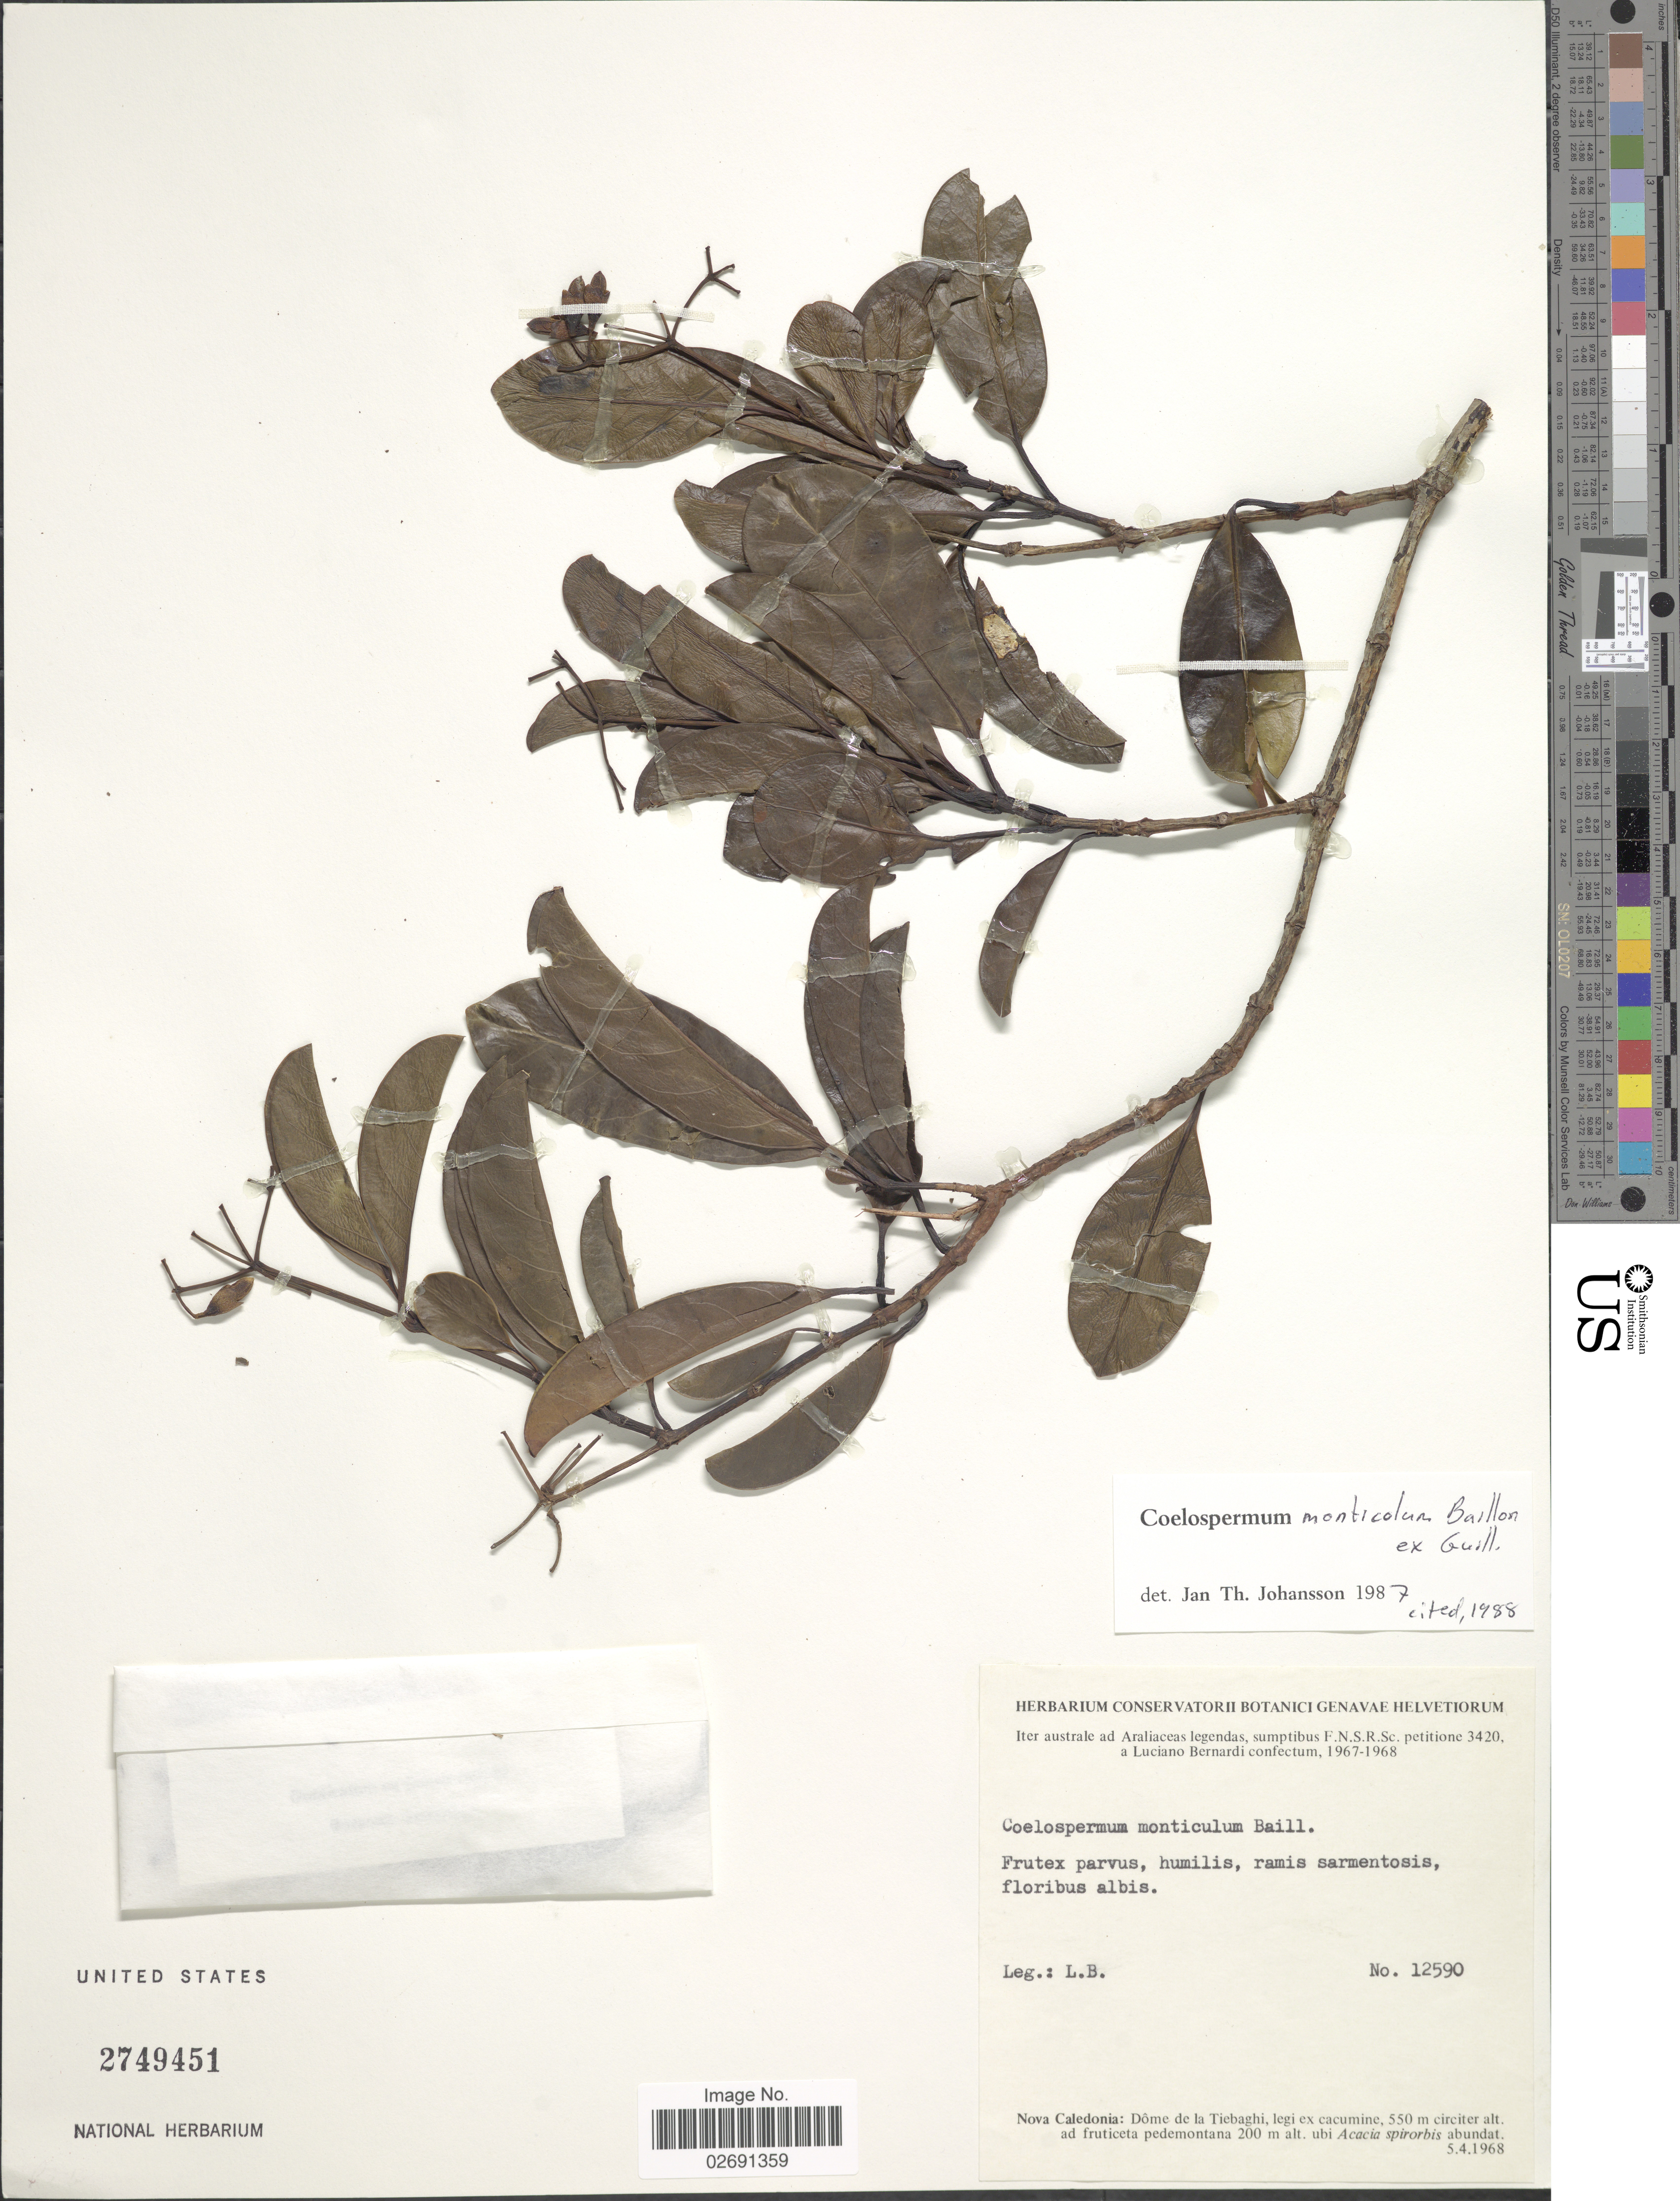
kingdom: Plantae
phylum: Tracheophyta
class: Magnoliopsida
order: Gentianales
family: Rubiaceae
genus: Coelospermum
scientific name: Coelospermum monticola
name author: Baill. ex Guillaumin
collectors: L. Bernardi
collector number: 12590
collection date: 1968-04-05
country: New Caledonia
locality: Nova Caledonia: Dome de la Tiebaghi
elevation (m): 200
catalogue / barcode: US 2749451